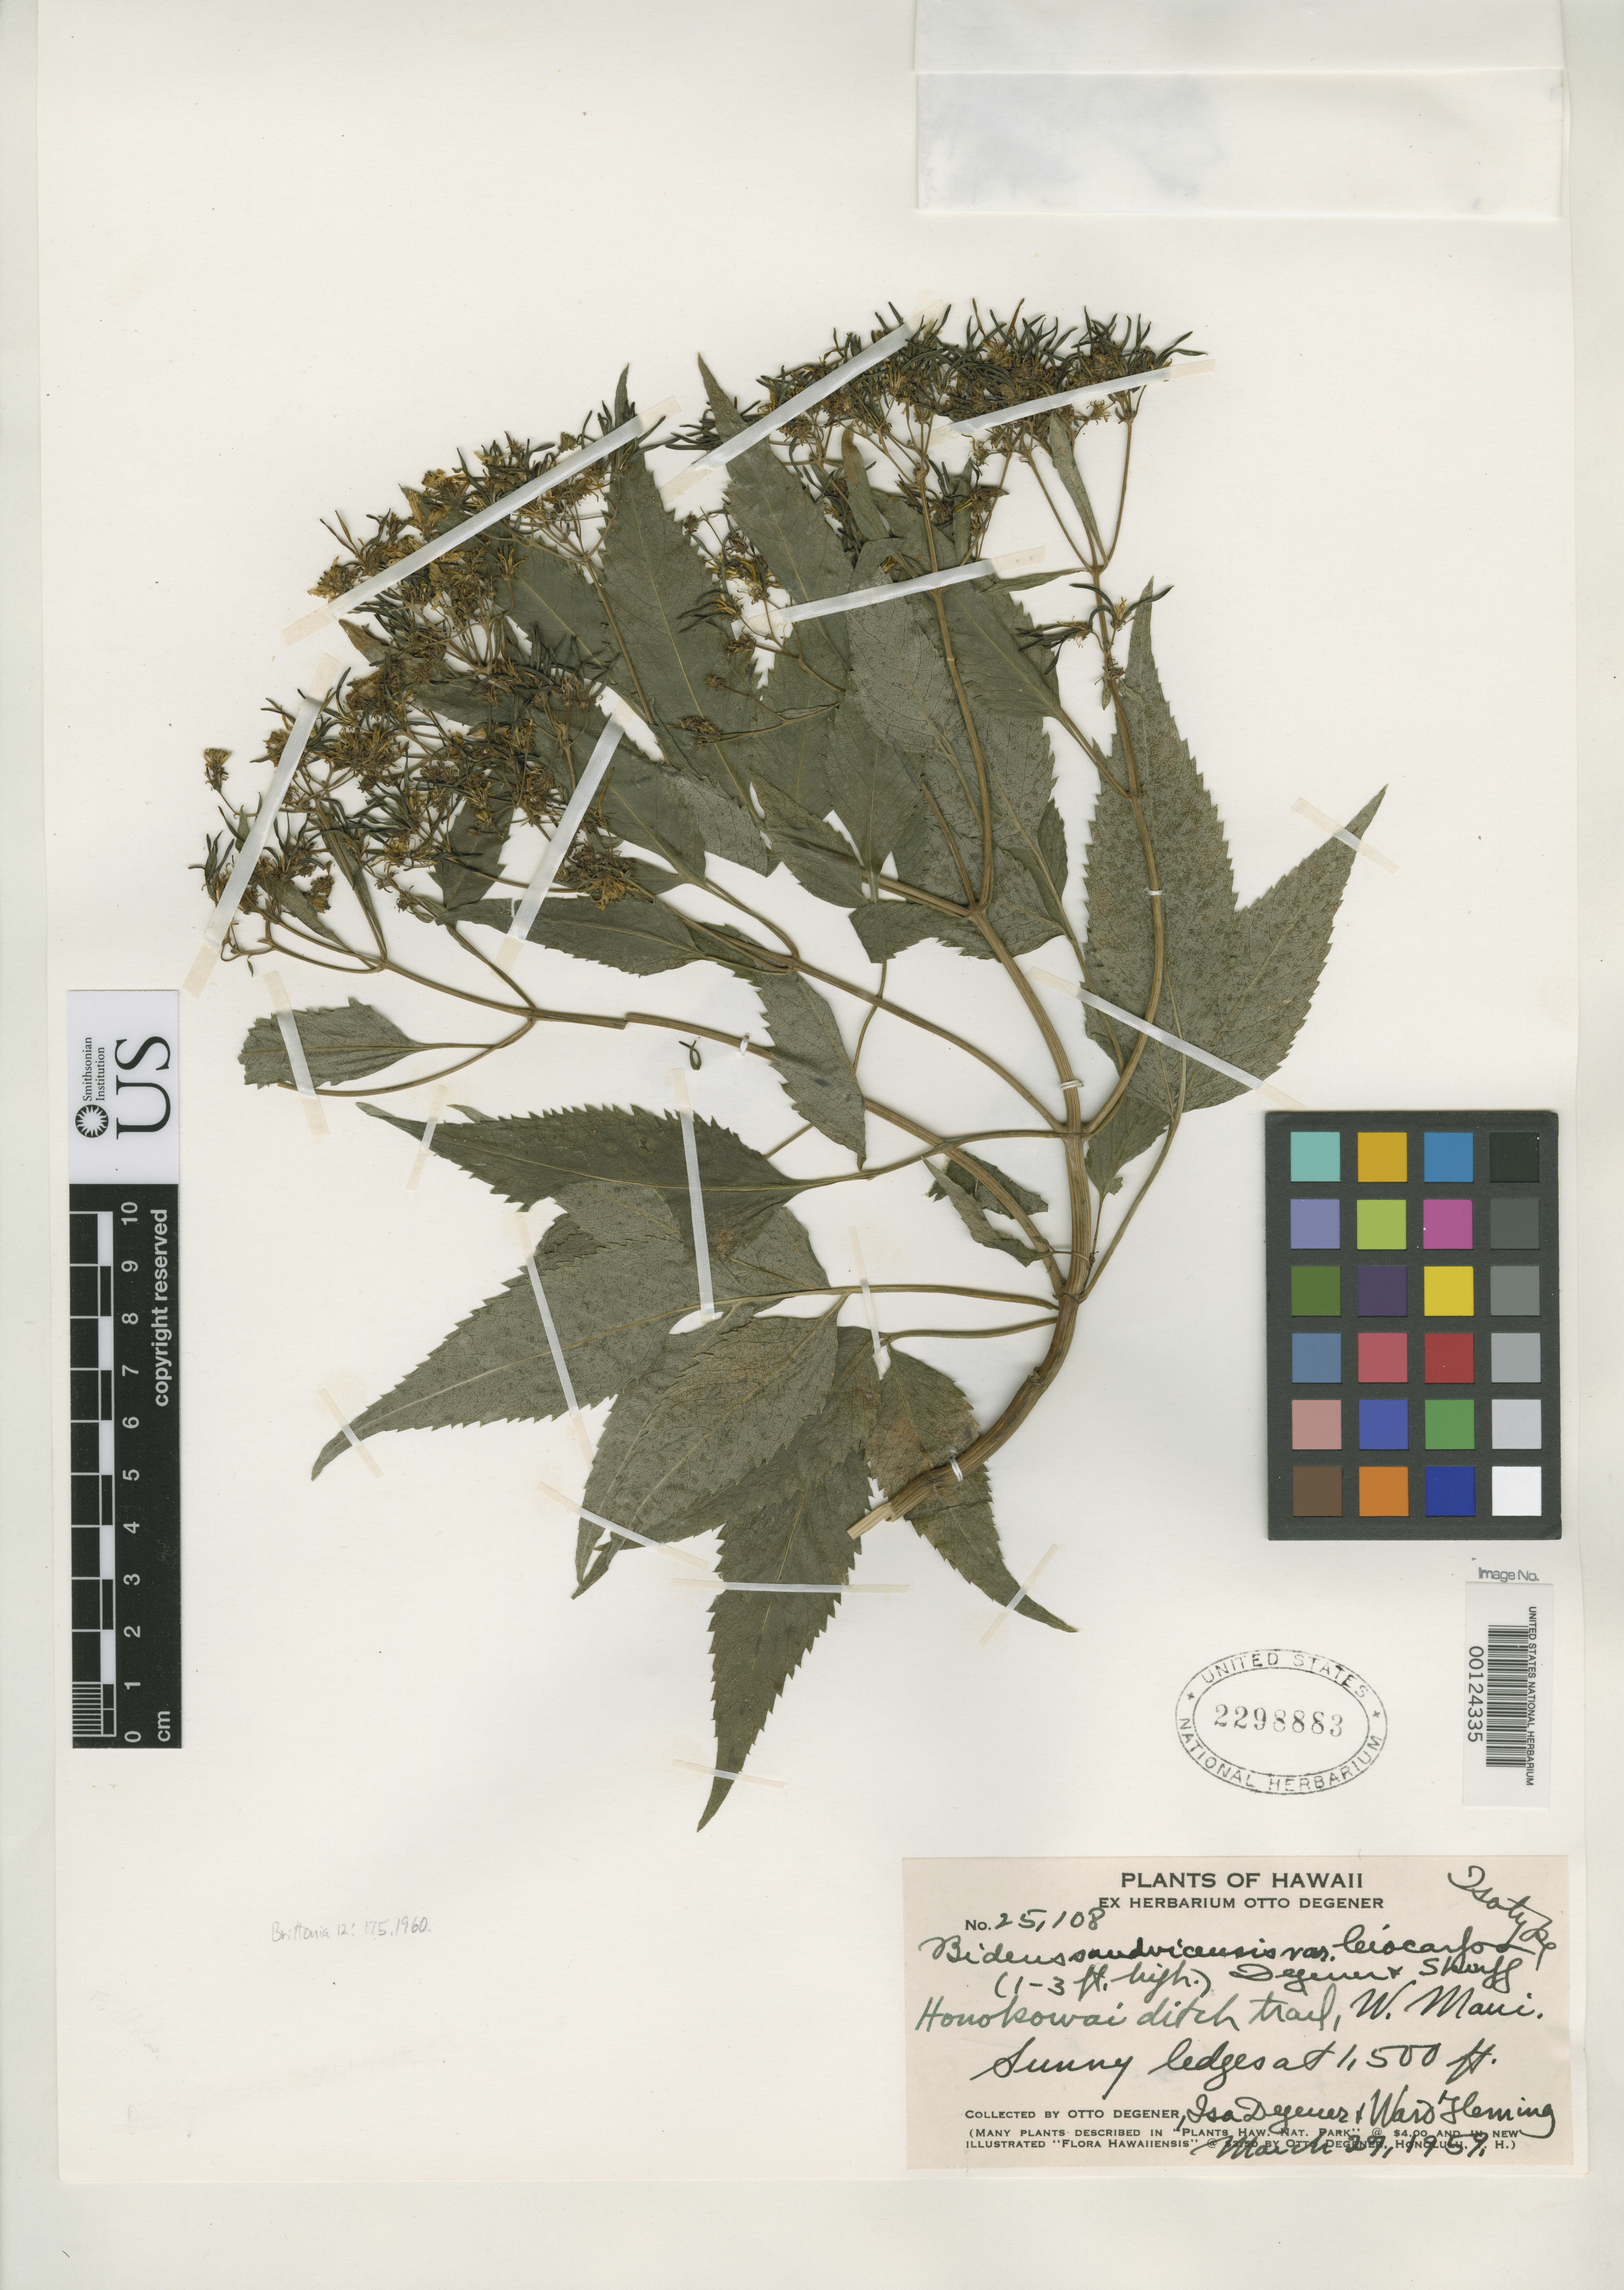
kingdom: Plantae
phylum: Tracheophyta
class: Magnoliopsida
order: Asterales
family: Asteraceae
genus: Bidens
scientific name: Bidens sandvicensis var. leiocarpa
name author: O. Deg. & Sherff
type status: Isotype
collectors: O. Degener, I. Degener & W. Fleming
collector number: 25108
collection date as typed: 27 Mar 1959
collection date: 1959-03-27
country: United States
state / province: Hawaii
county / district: Maui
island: Maui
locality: Honokowai Ditch Trail.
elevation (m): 457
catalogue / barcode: US 2298883